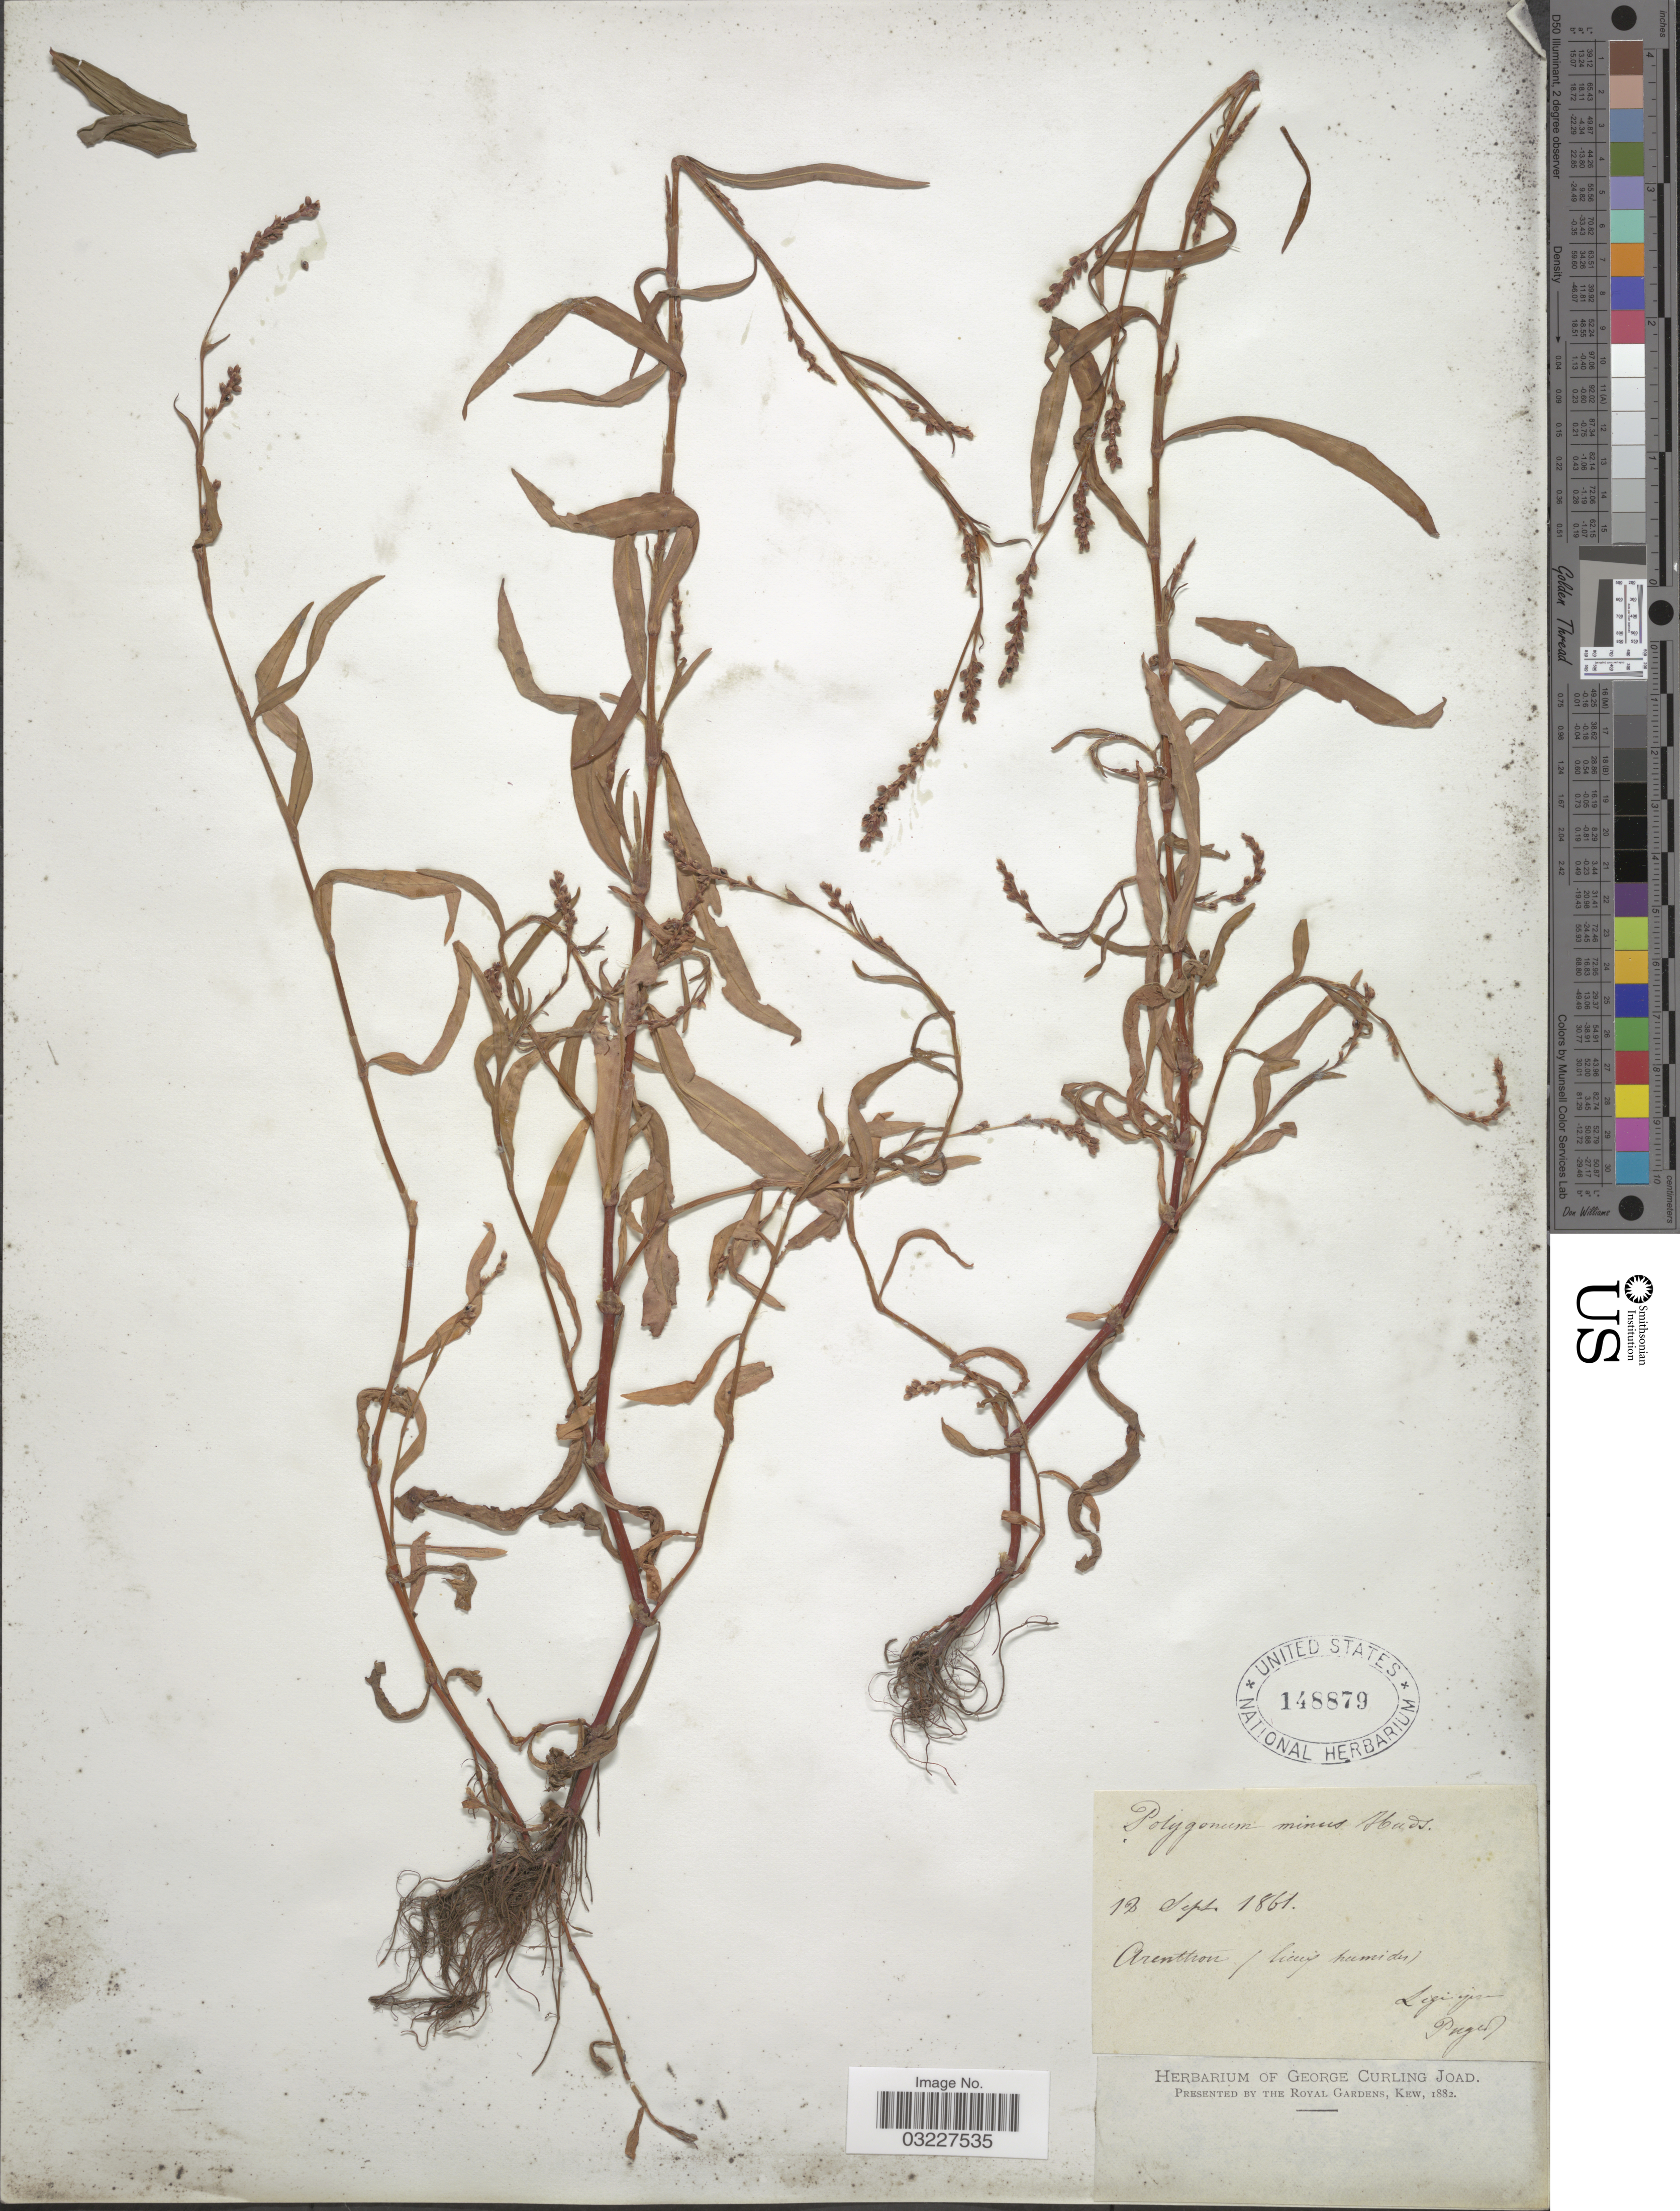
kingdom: Plantae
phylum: Tracheophyta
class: Magnoliopsida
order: Caryophyllales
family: Polygonaceae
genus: Polygonum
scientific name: Polygonum minus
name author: Huds.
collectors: -. Puget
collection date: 1861-09-12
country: France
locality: Arenthon (lieux humides).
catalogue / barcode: US 148879